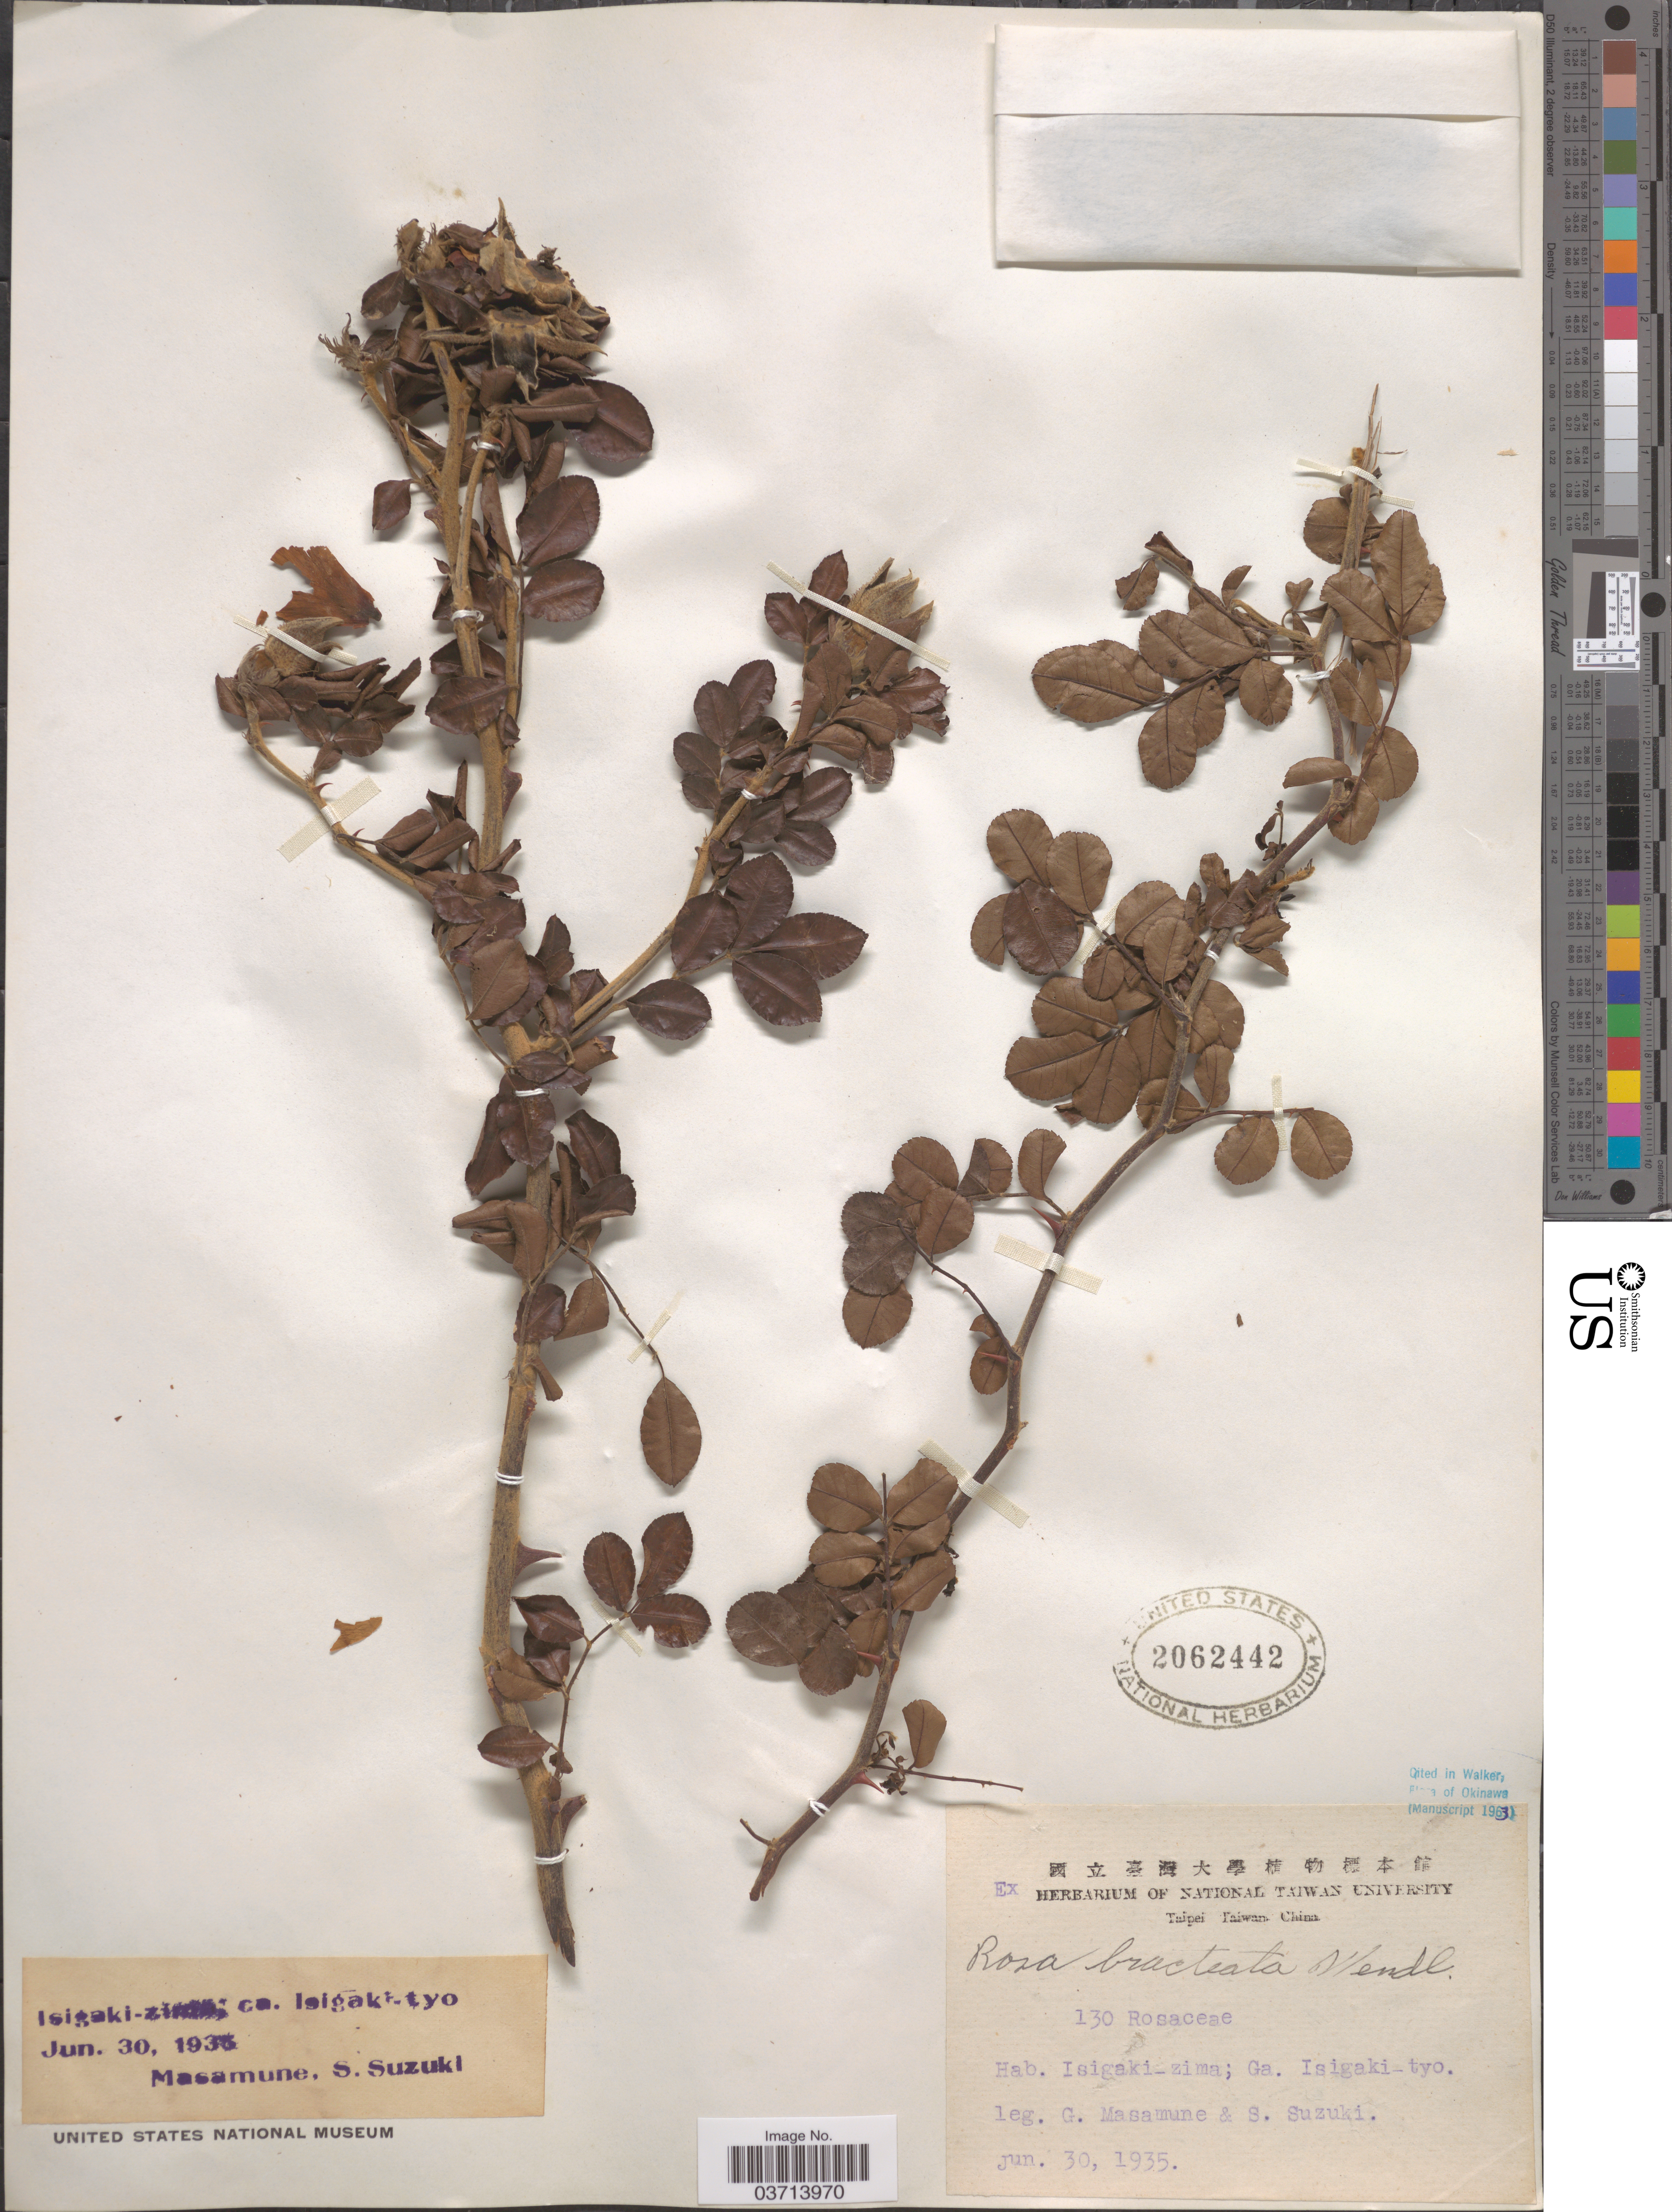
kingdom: Plantae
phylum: Tracheophyta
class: Magnoliopsida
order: Rosales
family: Rosaceae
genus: Rosa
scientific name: Rosa bracteata var. typica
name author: Lindl.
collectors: G. Masamune & S. Suzuki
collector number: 130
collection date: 1935-06-30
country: Japan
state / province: Okinawa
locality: Isigaki-zima; Ga. Isigaki-tyo.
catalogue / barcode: US 2062442